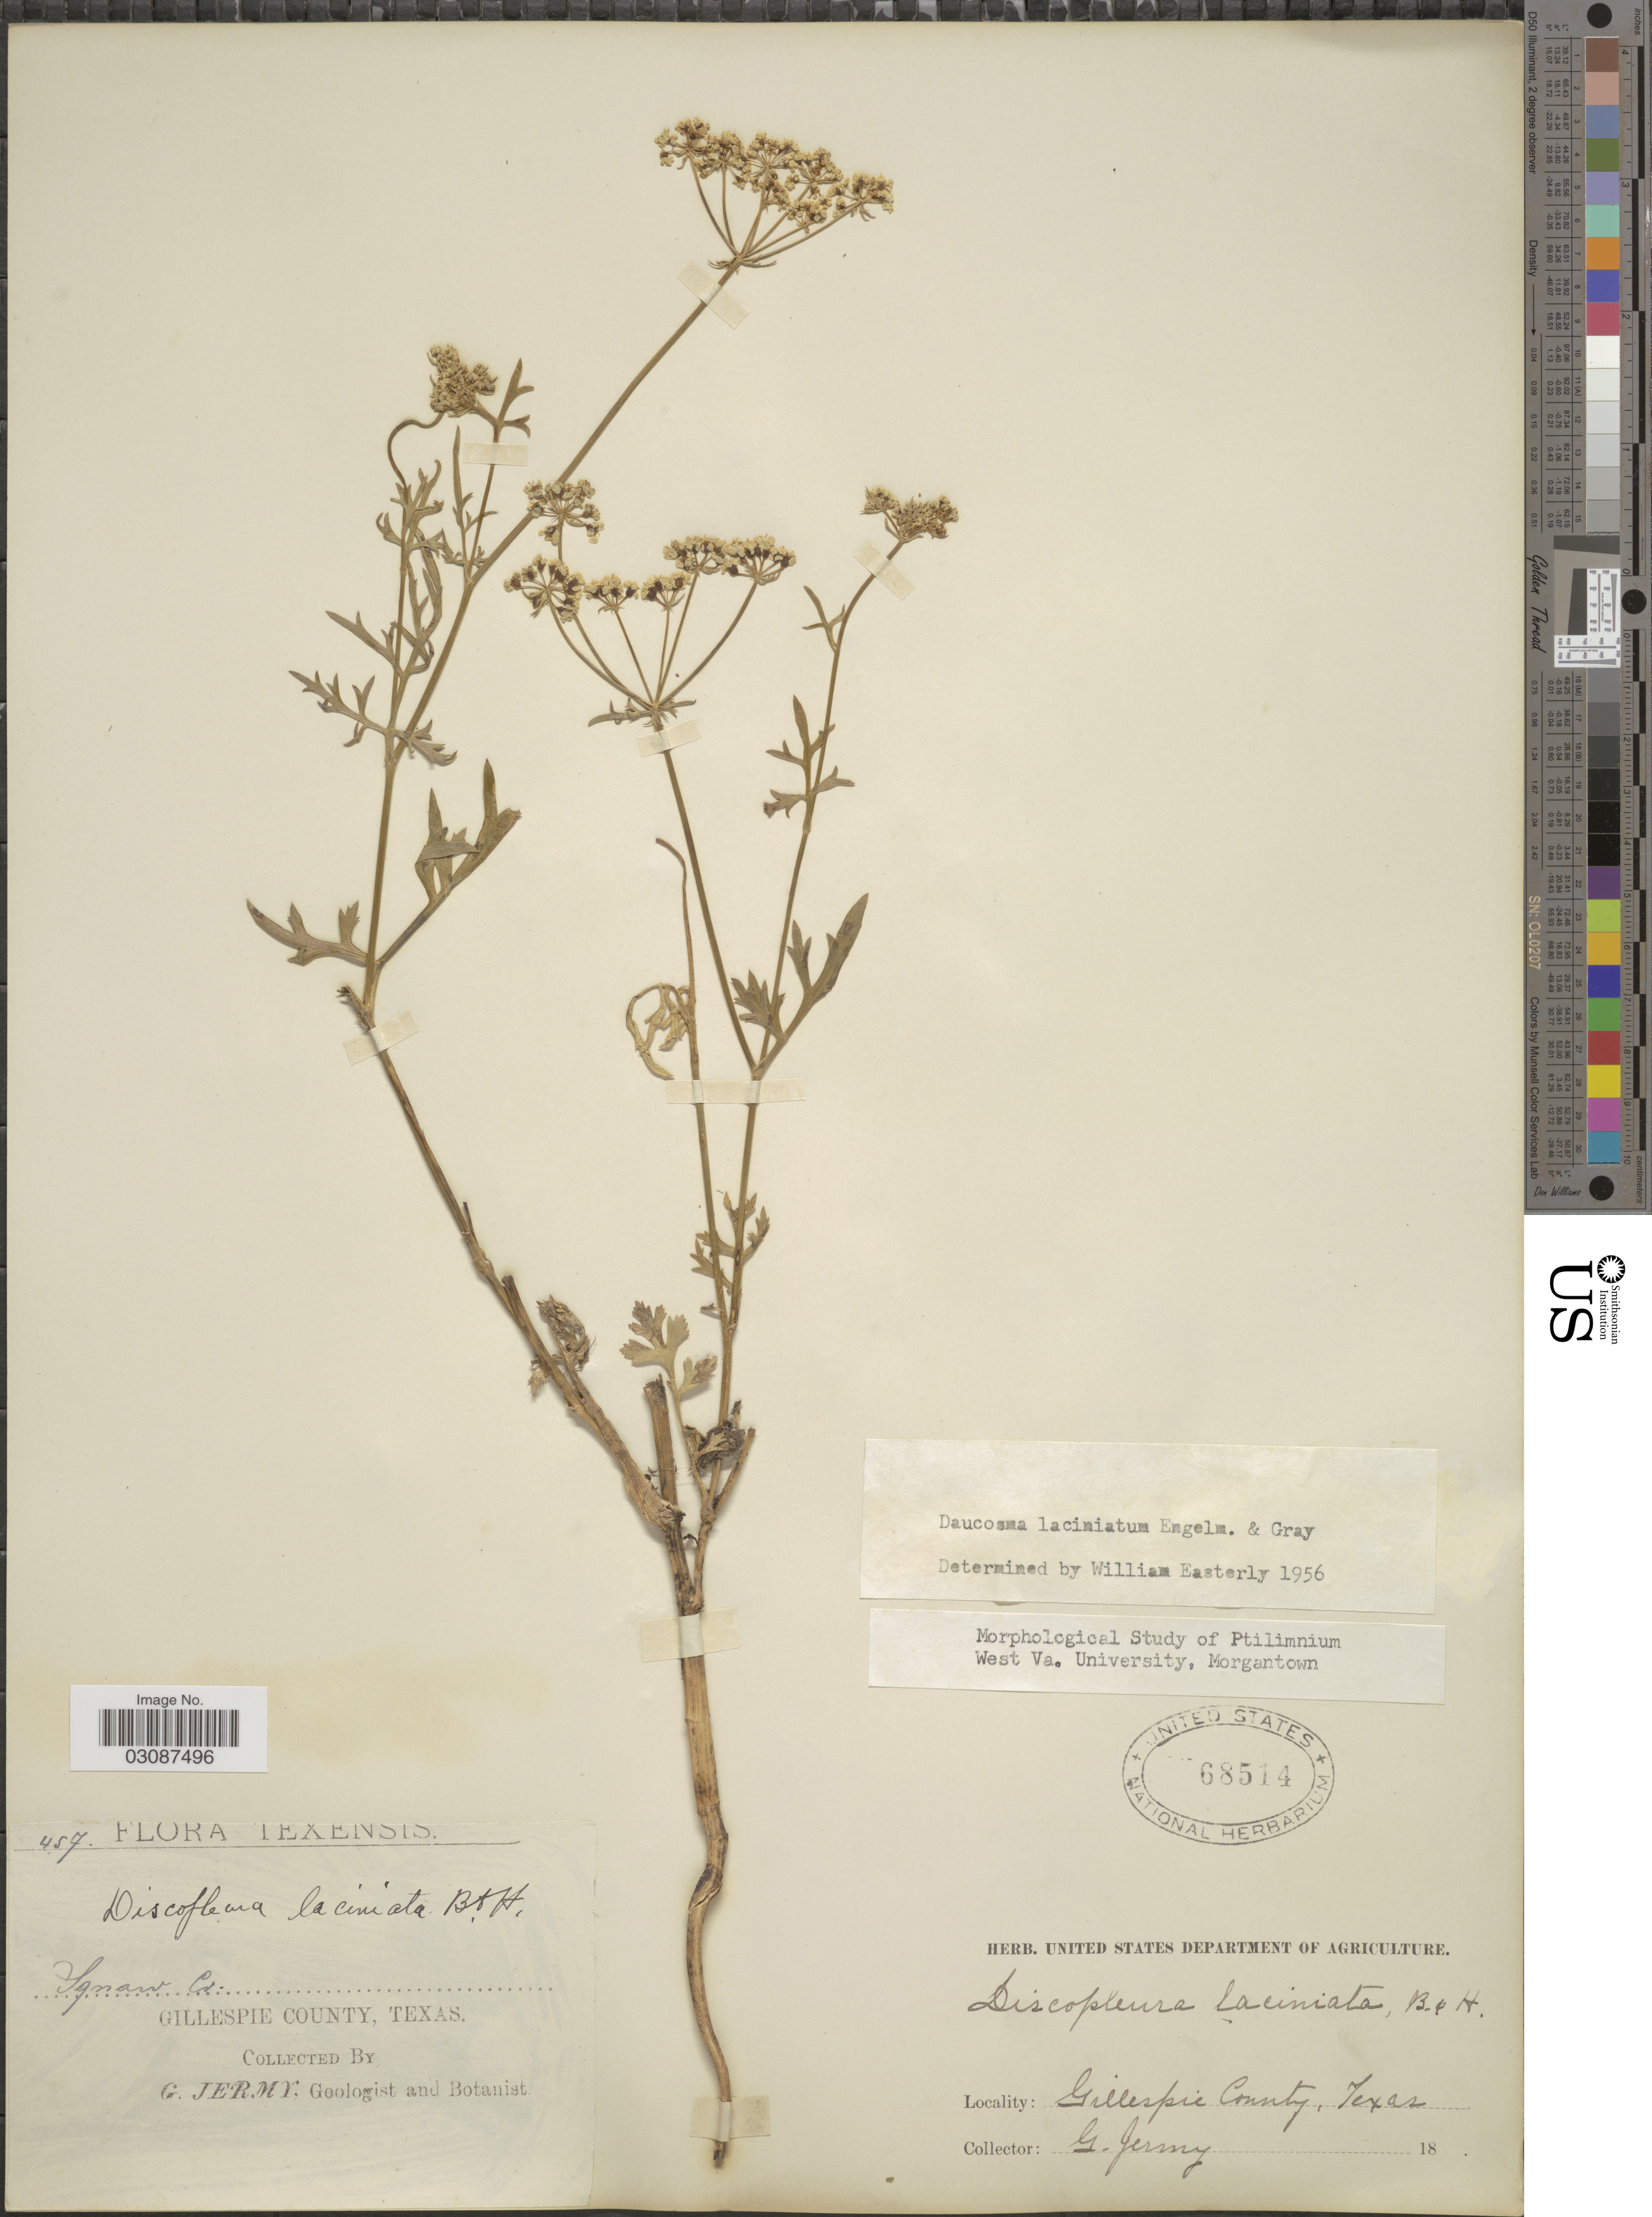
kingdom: Plantae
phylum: Tracheophyta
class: Magnoliopsida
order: Apiales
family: Apiaceae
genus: Daucosma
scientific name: Daucosma laciniata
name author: Engelm. & A. Gray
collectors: G. Jermy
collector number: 457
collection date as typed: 18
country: United States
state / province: Texas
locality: Squaw Cr. Gillespie County.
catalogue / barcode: US 68514